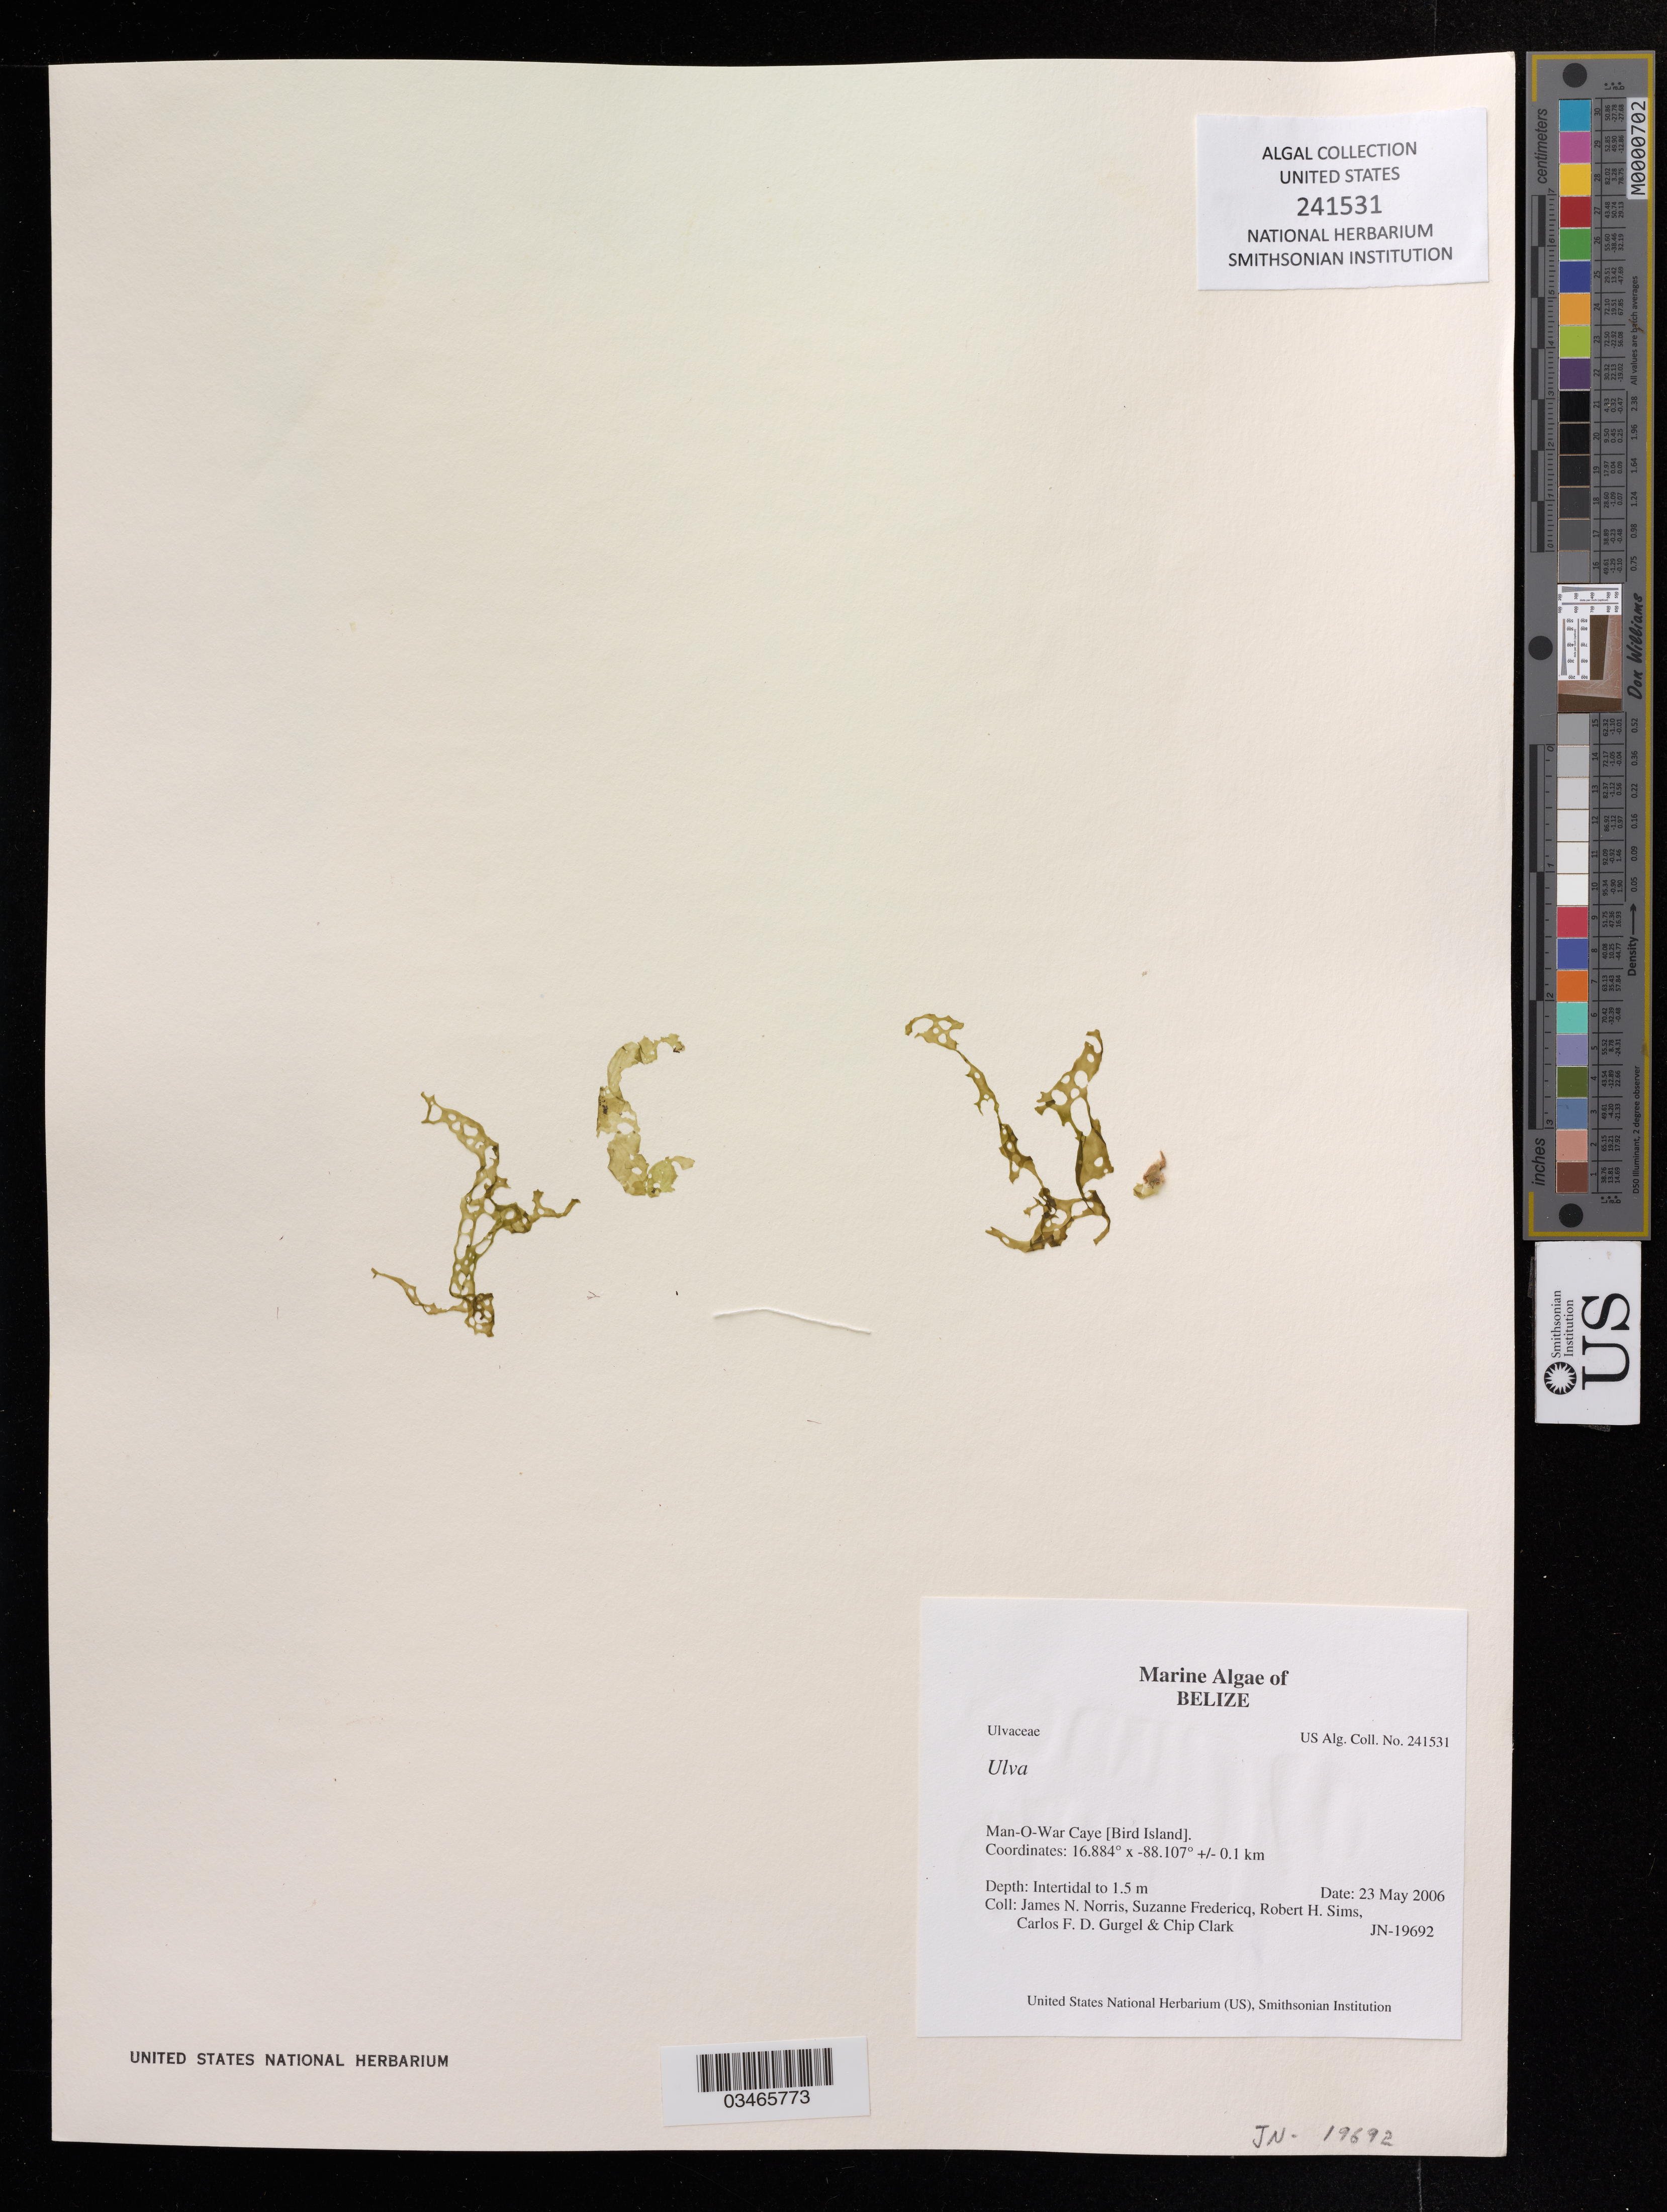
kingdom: Plantae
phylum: Chlorophyta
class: Ulvophyceae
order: Ulvales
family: Ulvaceae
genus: Ulva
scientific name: Ulva sp.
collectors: J. Norris, S. Fredericq, R. H. Sims & C. Gurgel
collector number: JN-19692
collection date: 2006-05-23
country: Belize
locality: Man-O-War Caye (Bird Island)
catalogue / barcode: US 241531